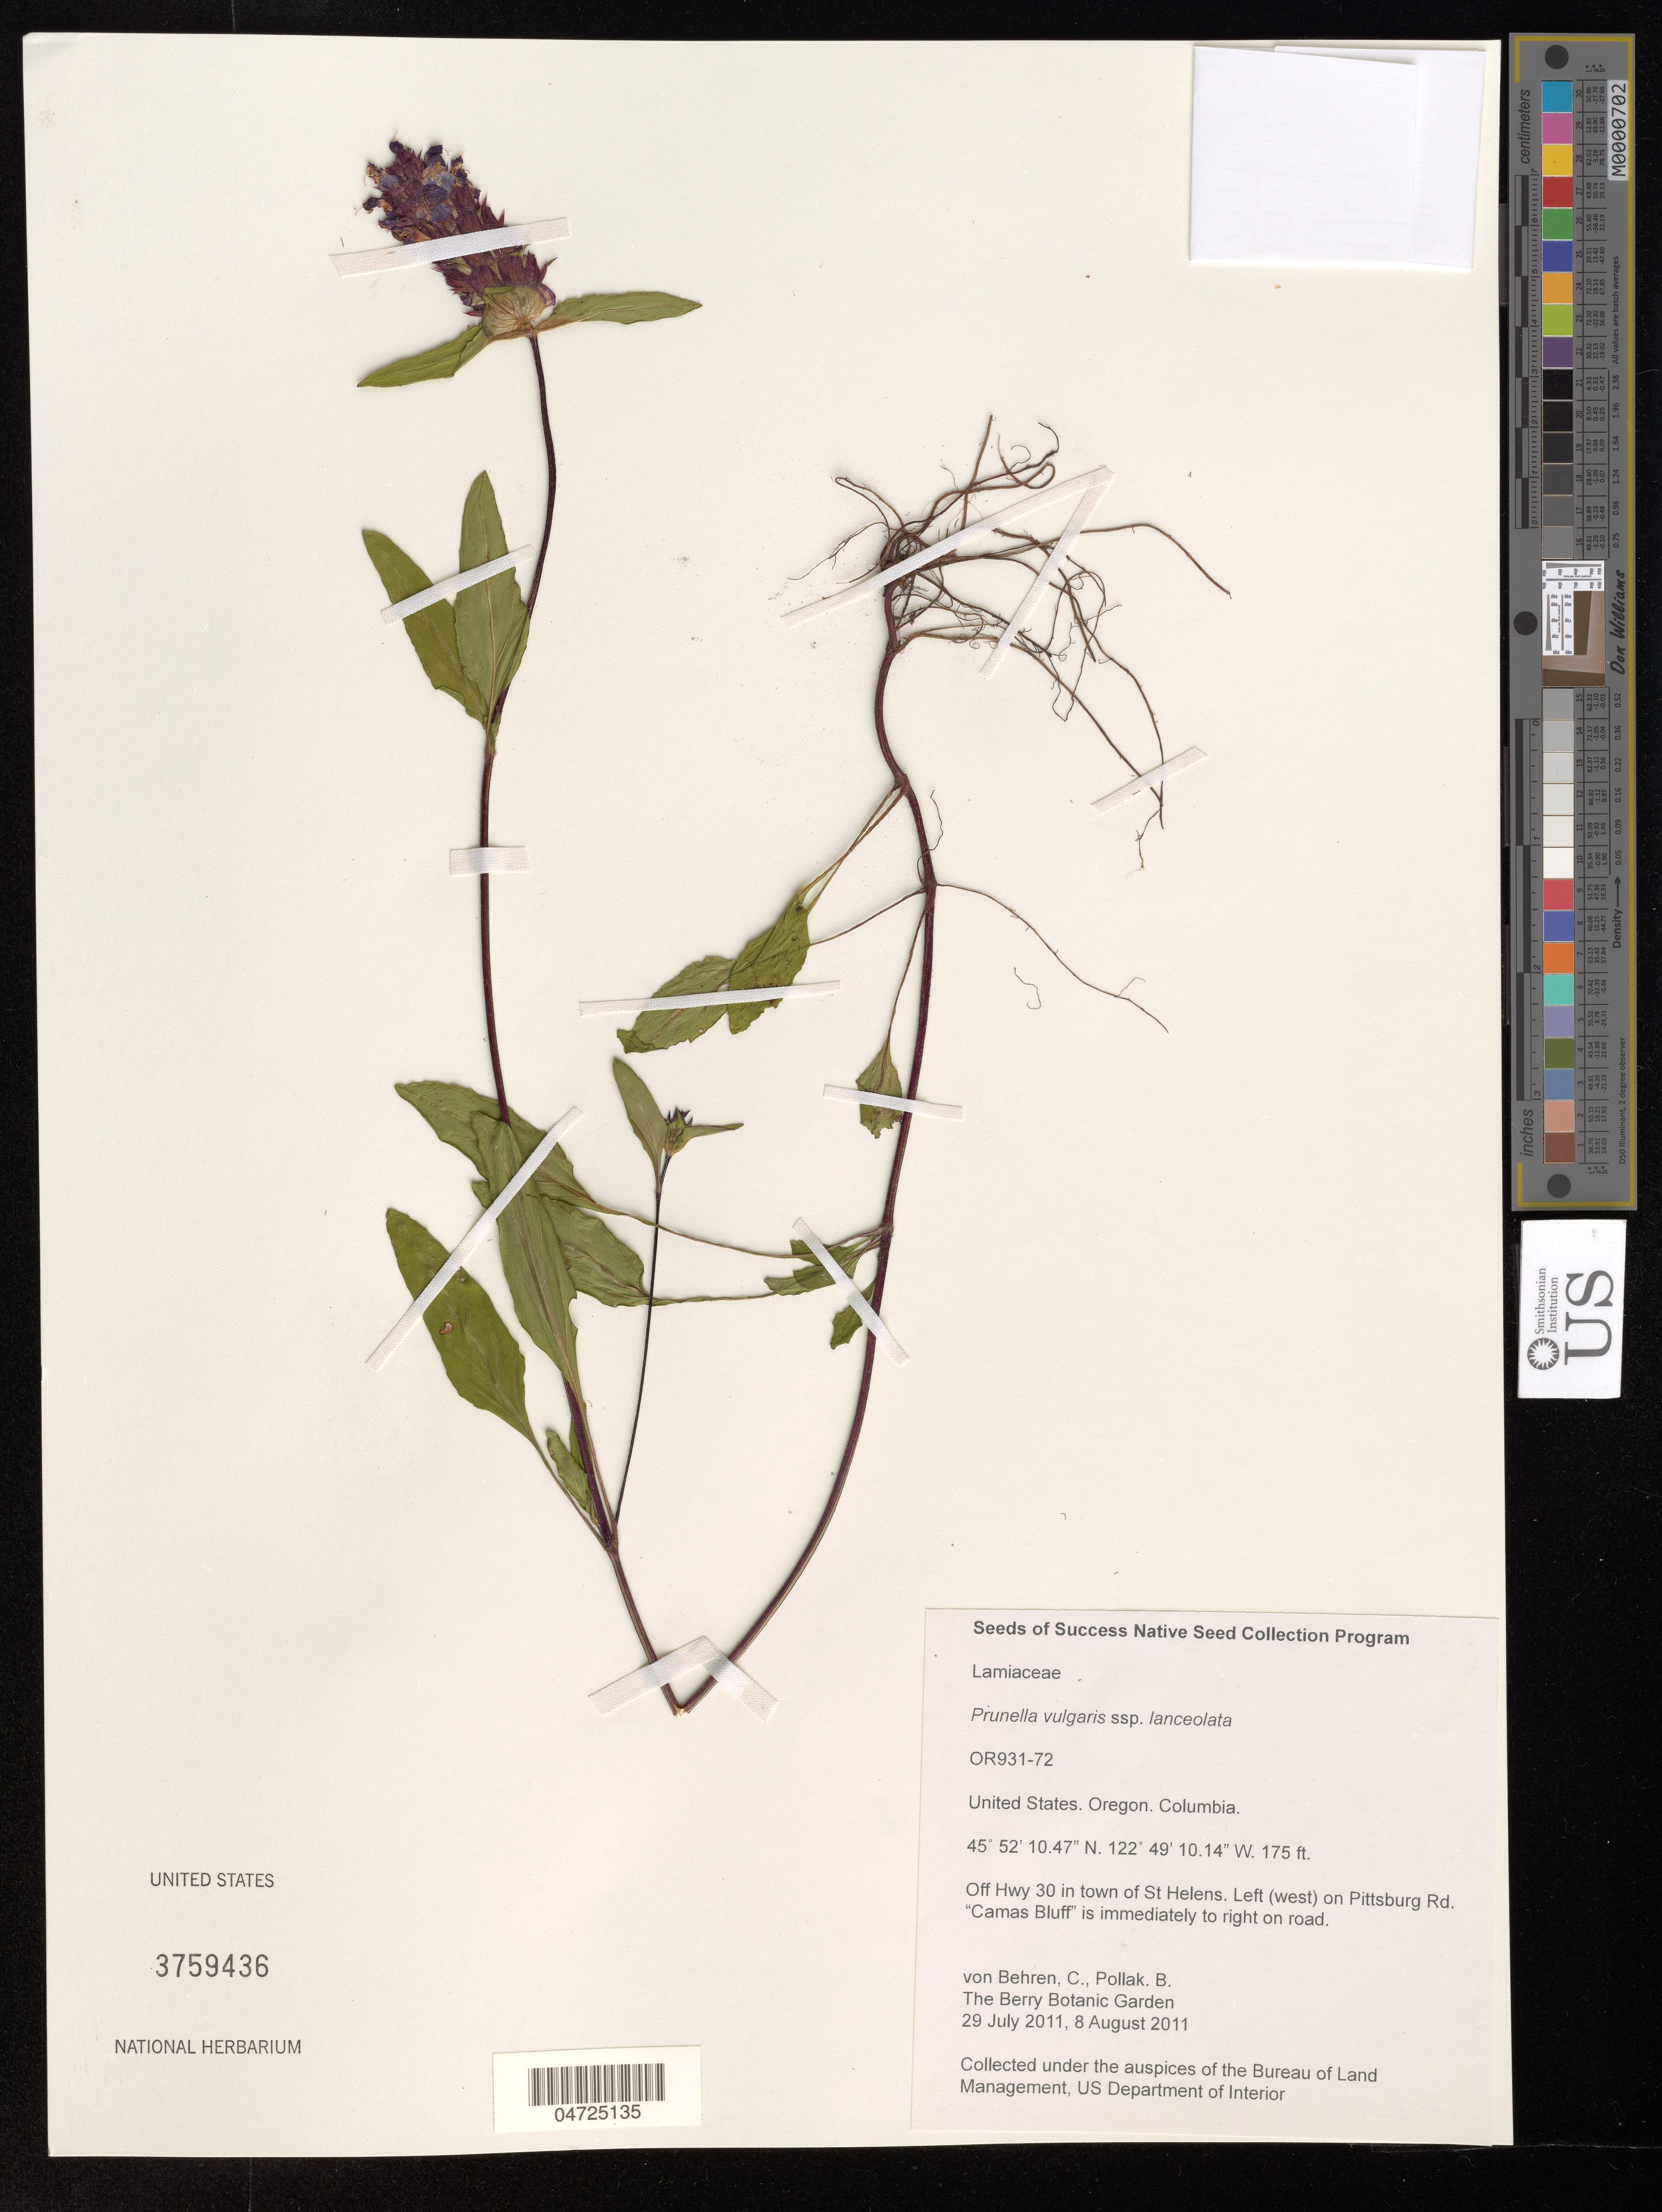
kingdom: Plantae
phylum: Tracheophyta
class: Magnoliopsida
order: Lamiales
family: Lamiaceae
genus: Prunella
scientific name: Prunella vulgaris subsp. lanceolata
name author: (W.P.C. Barton) Piper & Beattie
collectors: C. Behren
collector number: OR931-72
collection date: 2011-07-29/2011-08-08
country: United States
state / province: Oregon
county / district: Columbia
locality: Columbia. Off Hwy 30 in town of St Helens. Left (west) on Pittsburg Rd. "Camas Bluff" is immediately to right on road.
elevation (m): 53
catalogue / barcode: US 3759436